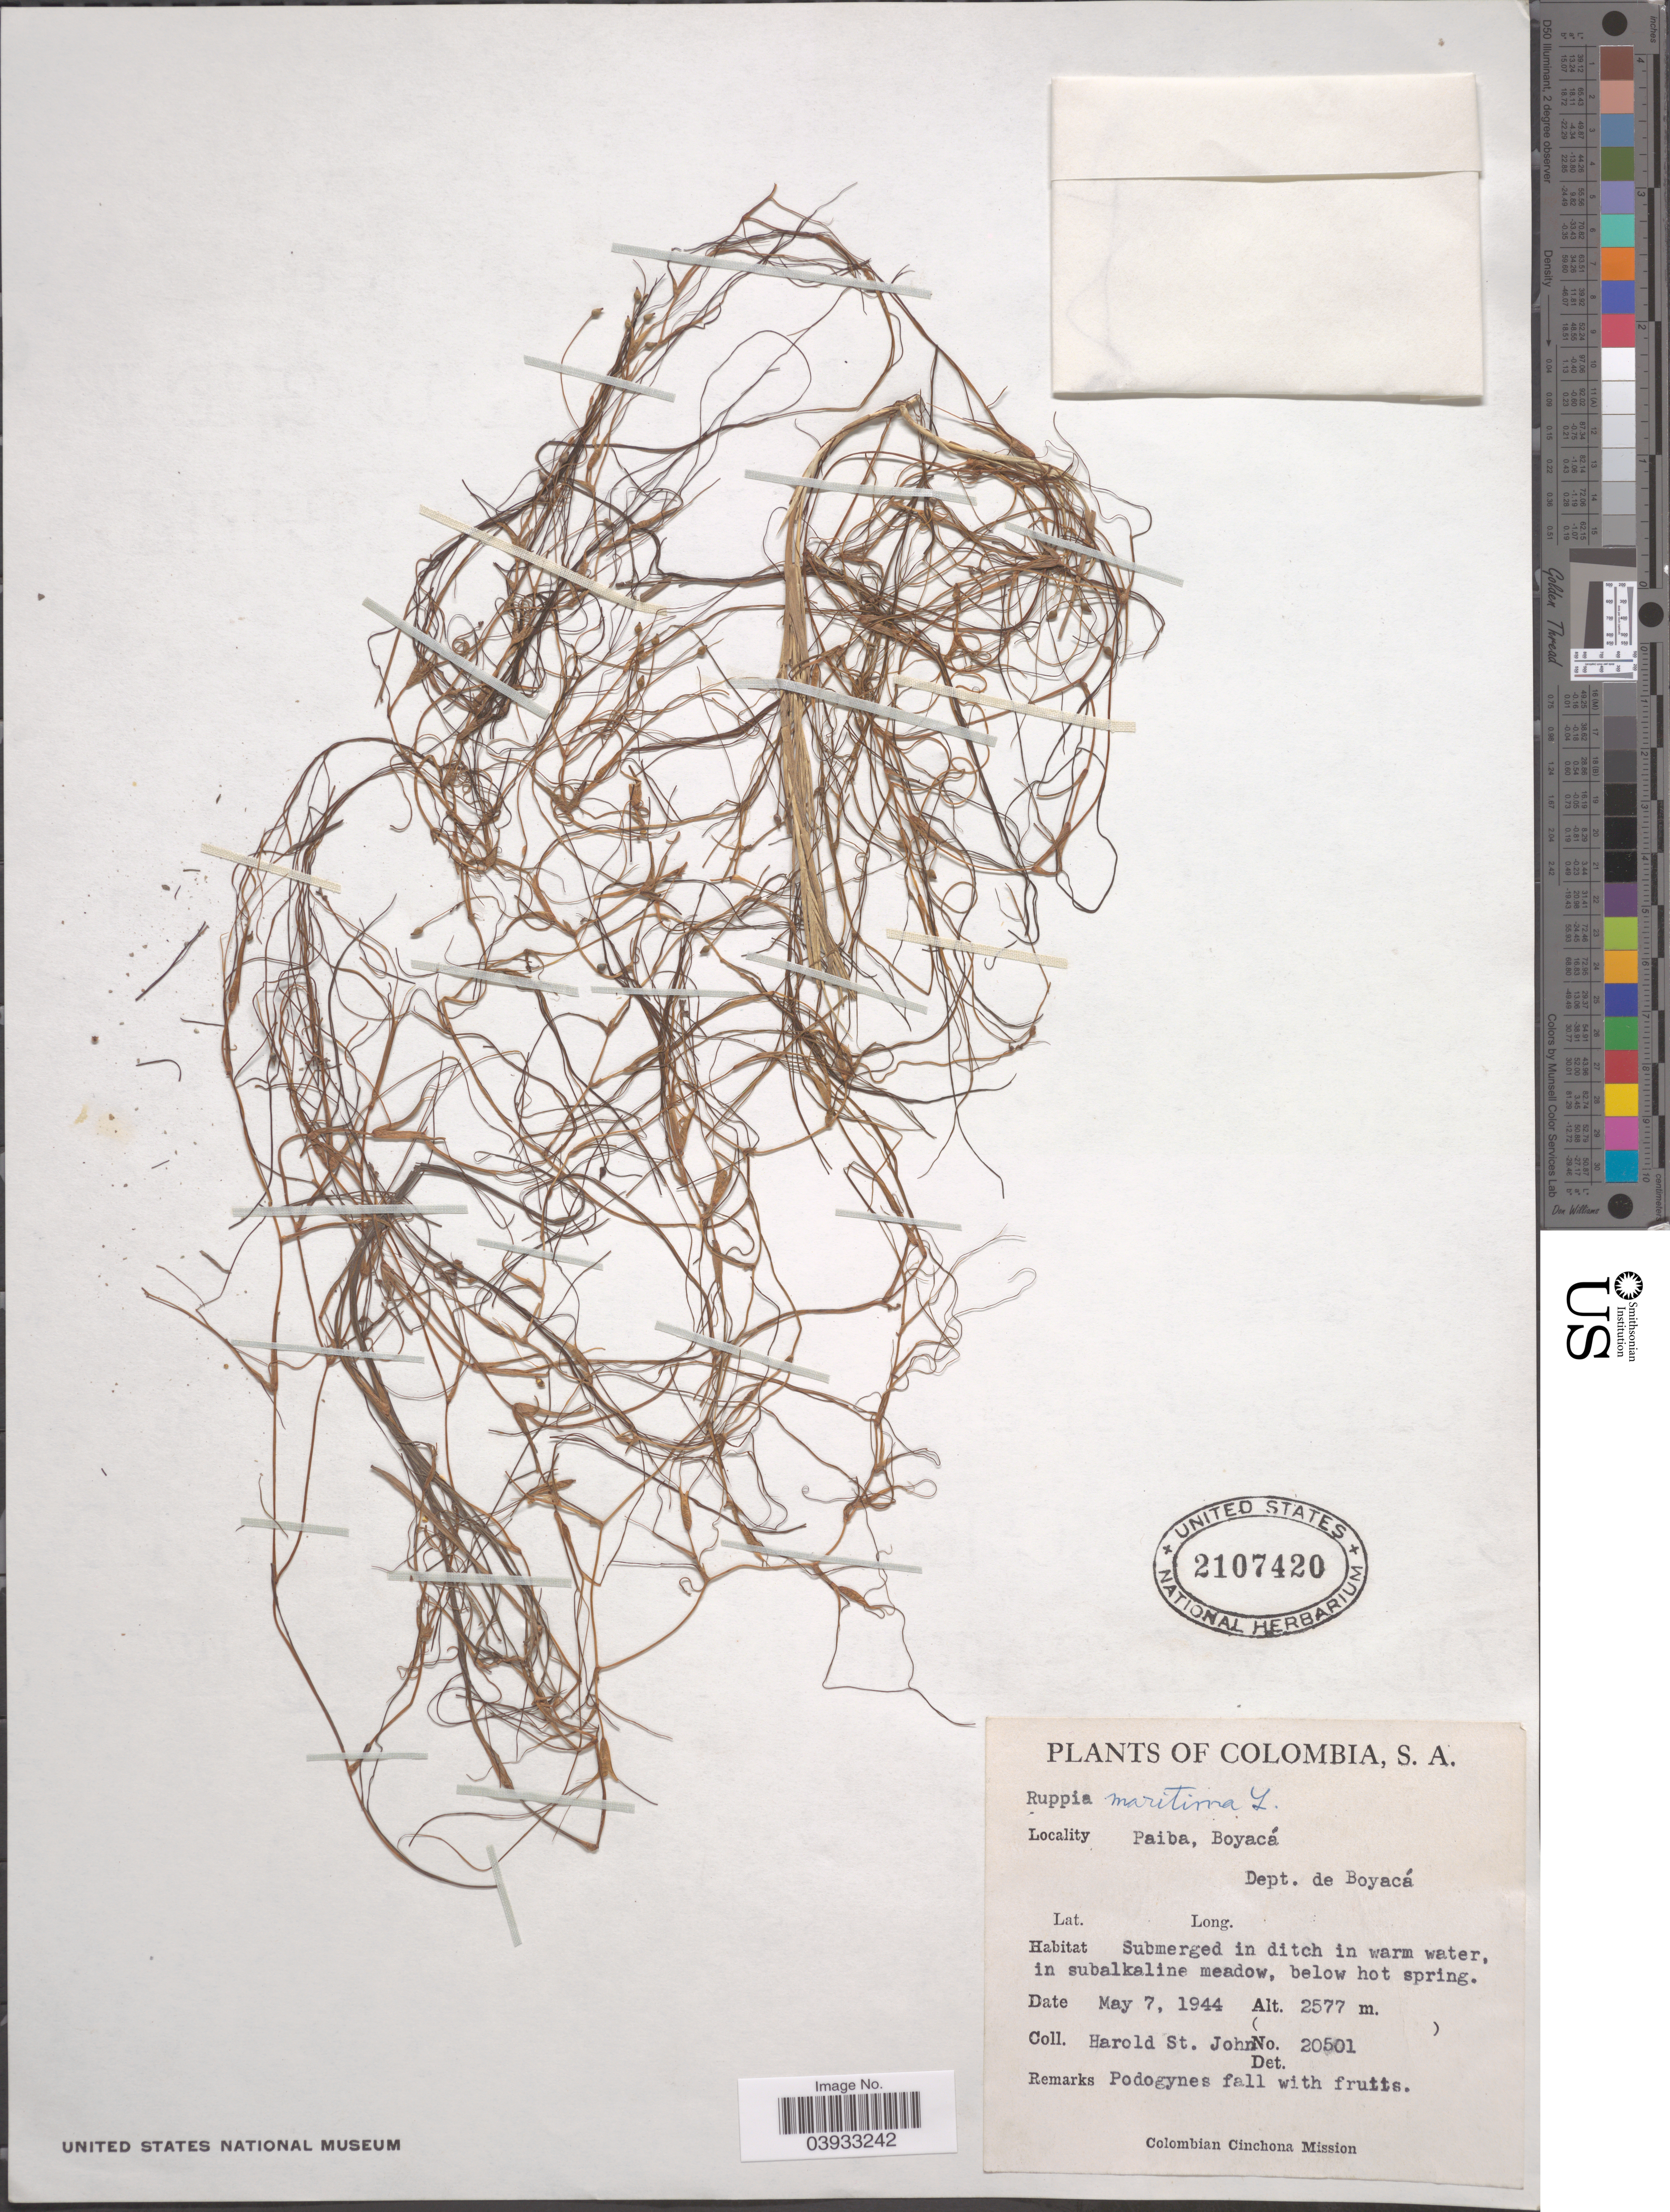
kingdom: Plantae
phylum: Tracheophyta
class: Liliopsida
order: Alismatales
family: Ruppiaceae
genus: Ruppia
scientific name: Ruppia maritima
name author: L.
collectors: H. St. John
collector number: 20501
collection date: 1944-05-07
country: Colombia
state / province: Boyacá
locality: Paiba. Dept. de Boyacá.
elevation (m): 2577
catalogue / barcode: US 2107420